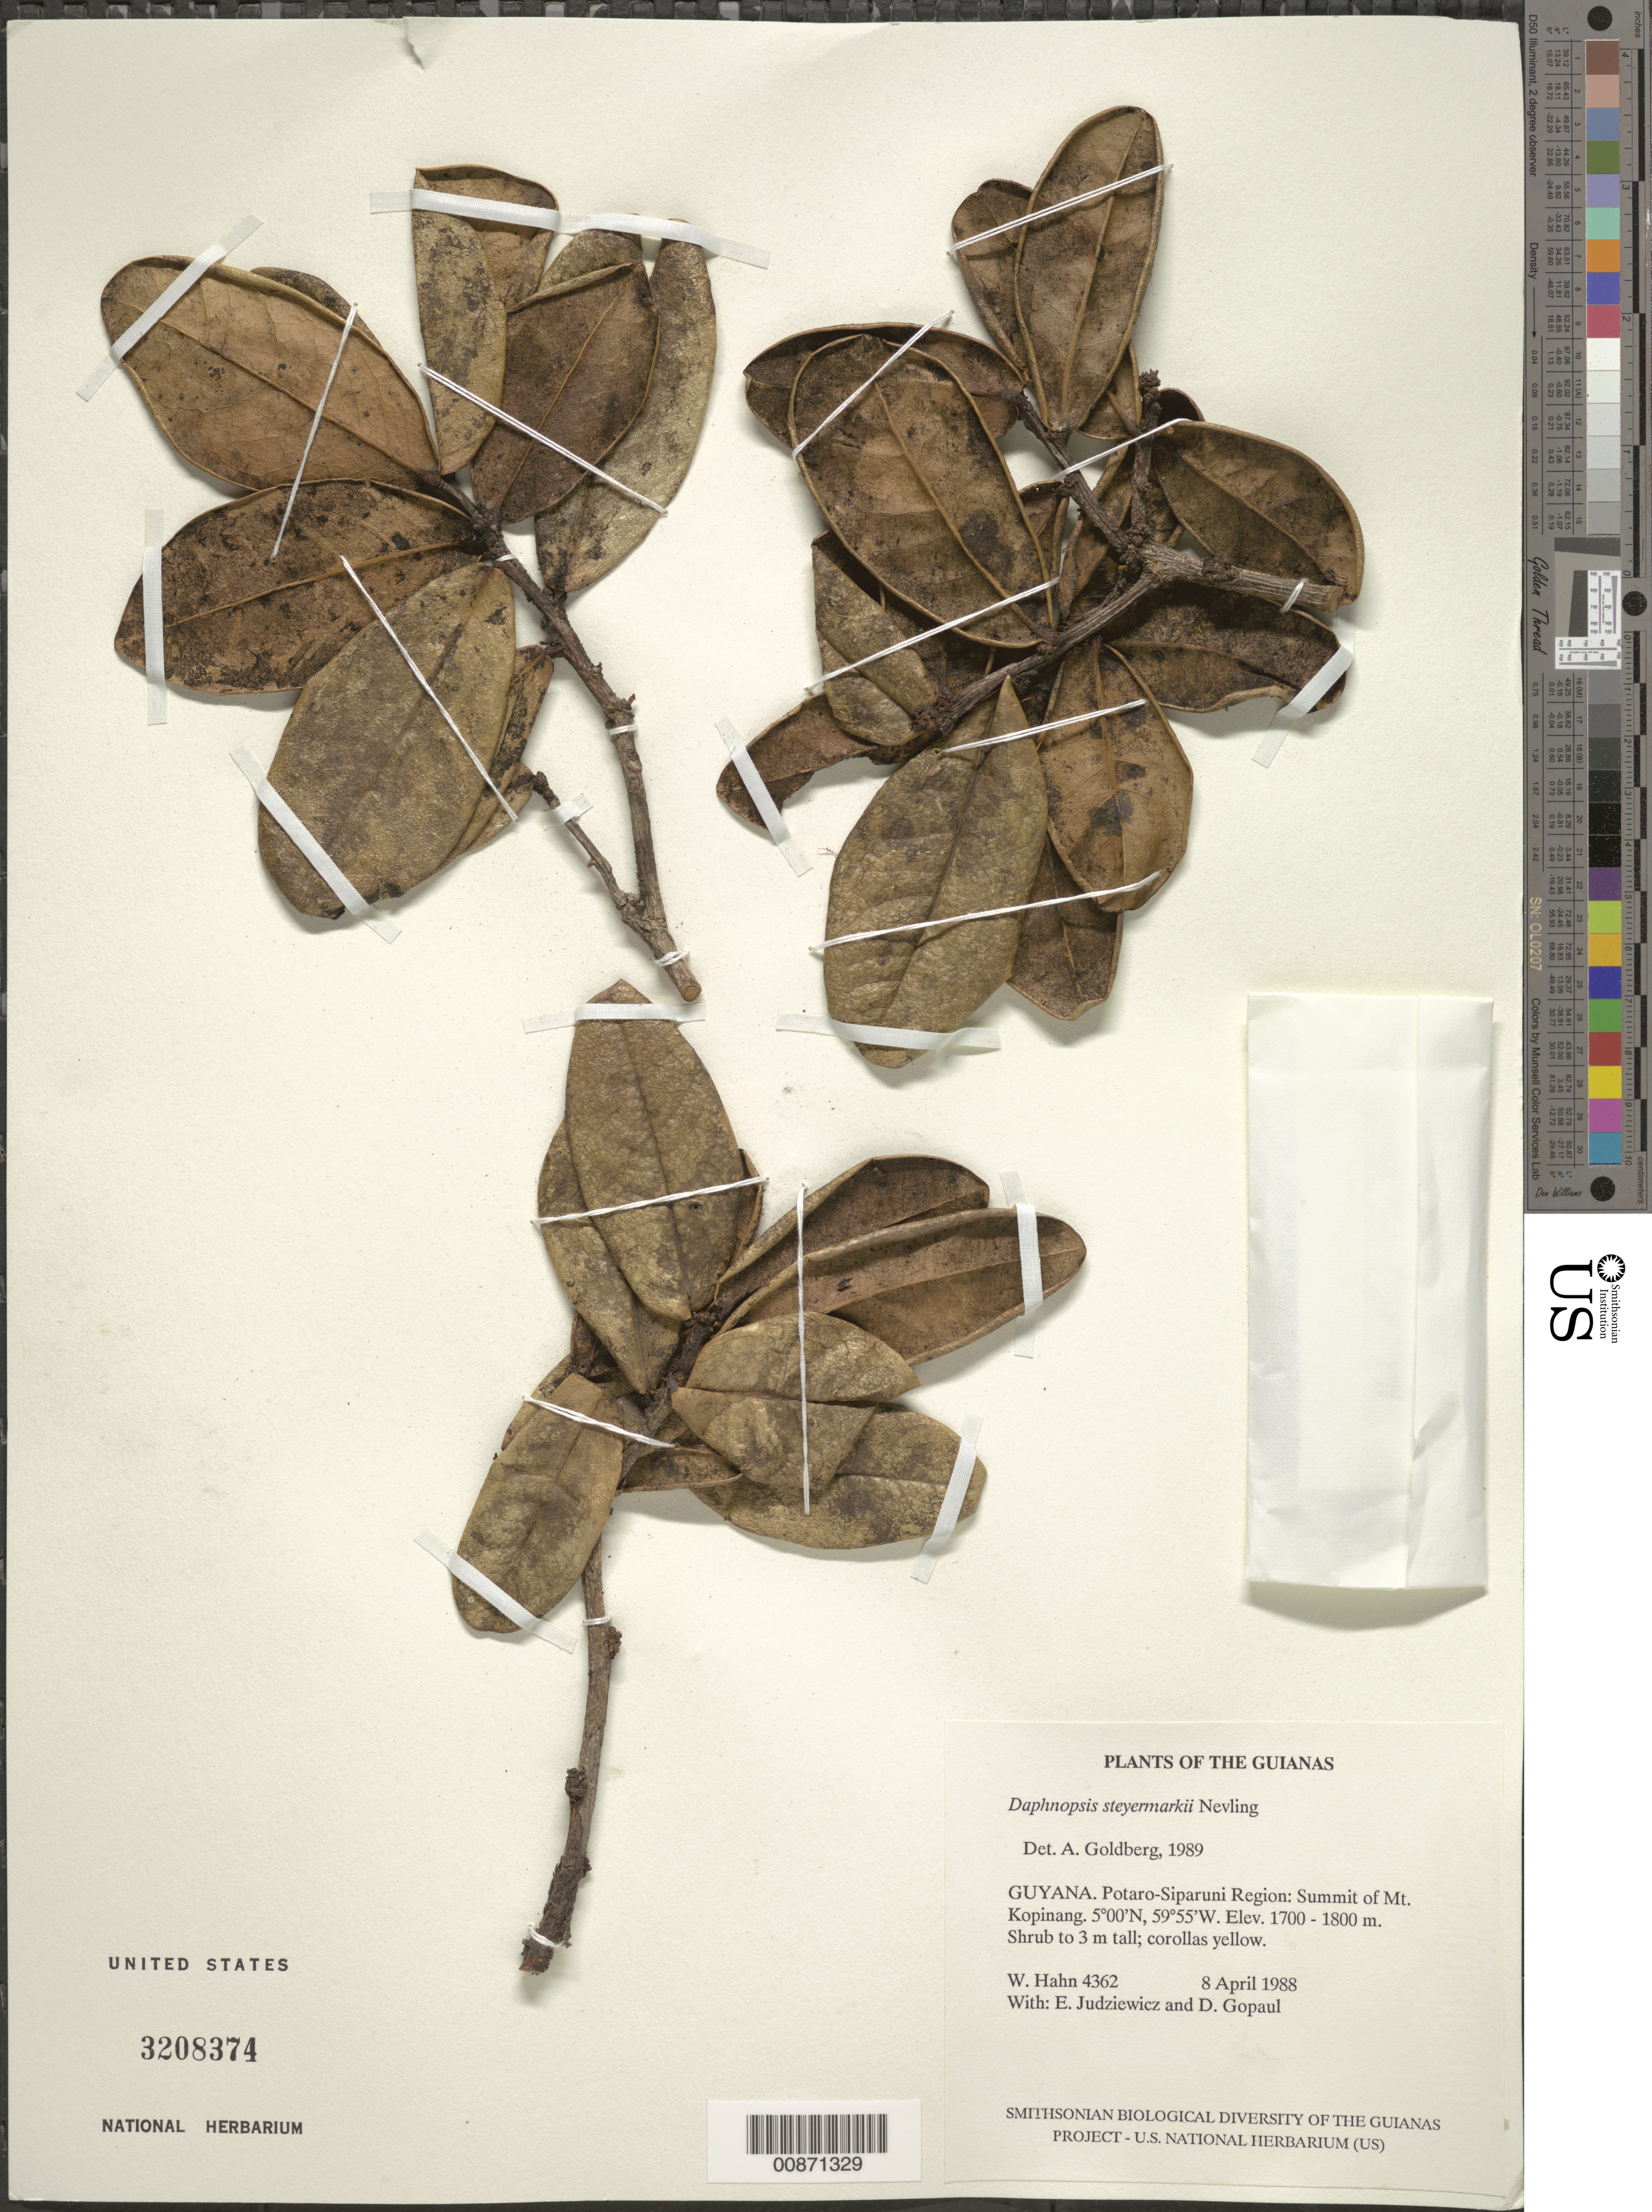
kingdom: Plantae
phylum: Tracheophyta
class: Magnoliopsida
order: Malvales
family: Thymelaeaceae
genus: Daphnopsis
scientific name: Daphnopsis steyermarkii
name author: Nevling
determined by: Goldberg, Aaron, (US), NMNH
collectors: W. Hahn, E. J. Judziewicz & D. Gopaul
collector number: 4362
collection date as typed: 8 April 1988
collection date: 1988-04-08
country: Guyana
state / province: Potaro-Siparuni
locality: Summit of Mt. Kopinang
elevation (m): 1700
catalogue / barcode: US 3208374